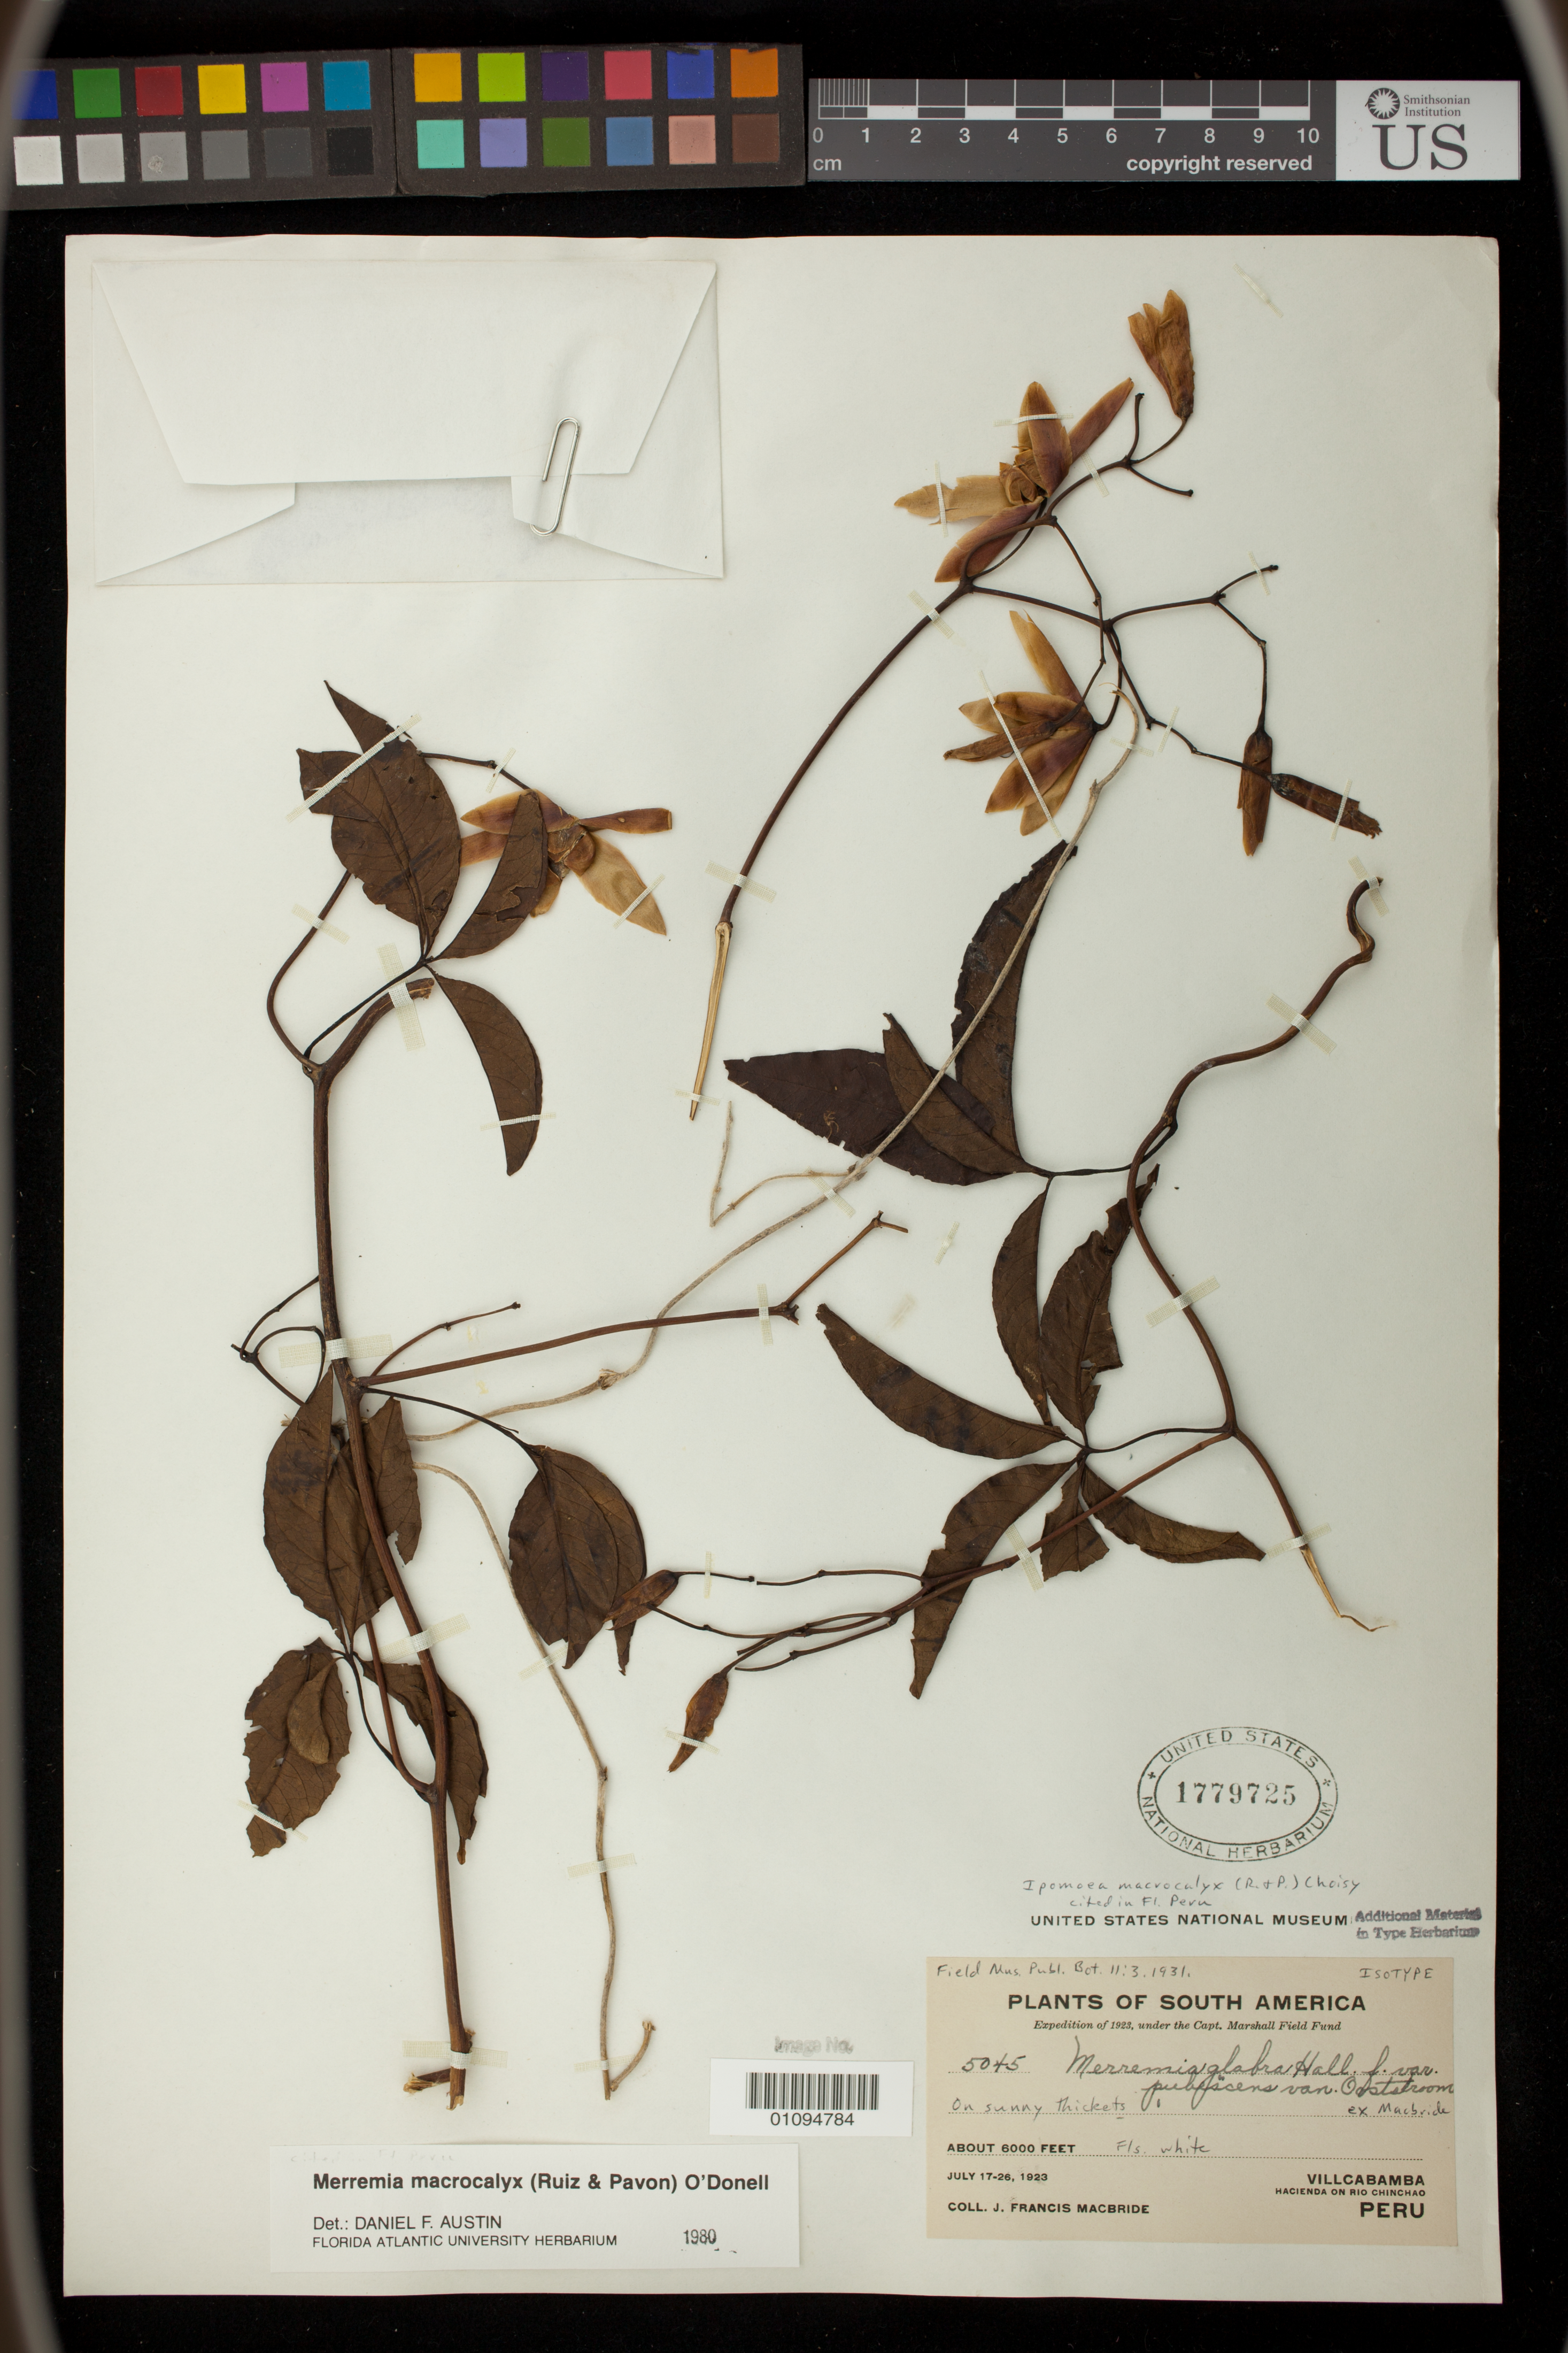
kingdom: Plantae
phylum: Tracheophyta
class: Magnoliopsida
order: Solanales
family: Convolvulaceae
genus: Merremia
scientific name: Merremia glabra var. pubescens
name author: Ooststr. ex J.F. Macbr.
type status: Type Collection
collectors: J. F. Macbride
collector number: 5045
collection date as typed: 17 Jul 1923 to 26 Jul 1923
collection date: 1923-07-17/1923-07-26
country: Peru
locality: Villcabamba, Río Chinchas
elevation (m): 1800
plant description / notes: See BC 00111347, certified Isotype; Collections Event data in this record is from that specimen, which has a narrower range of collection dates, July 19-25, 1923. This specimen label says July 17-26, 1923. All other information is the same.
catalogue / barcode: US 1779725